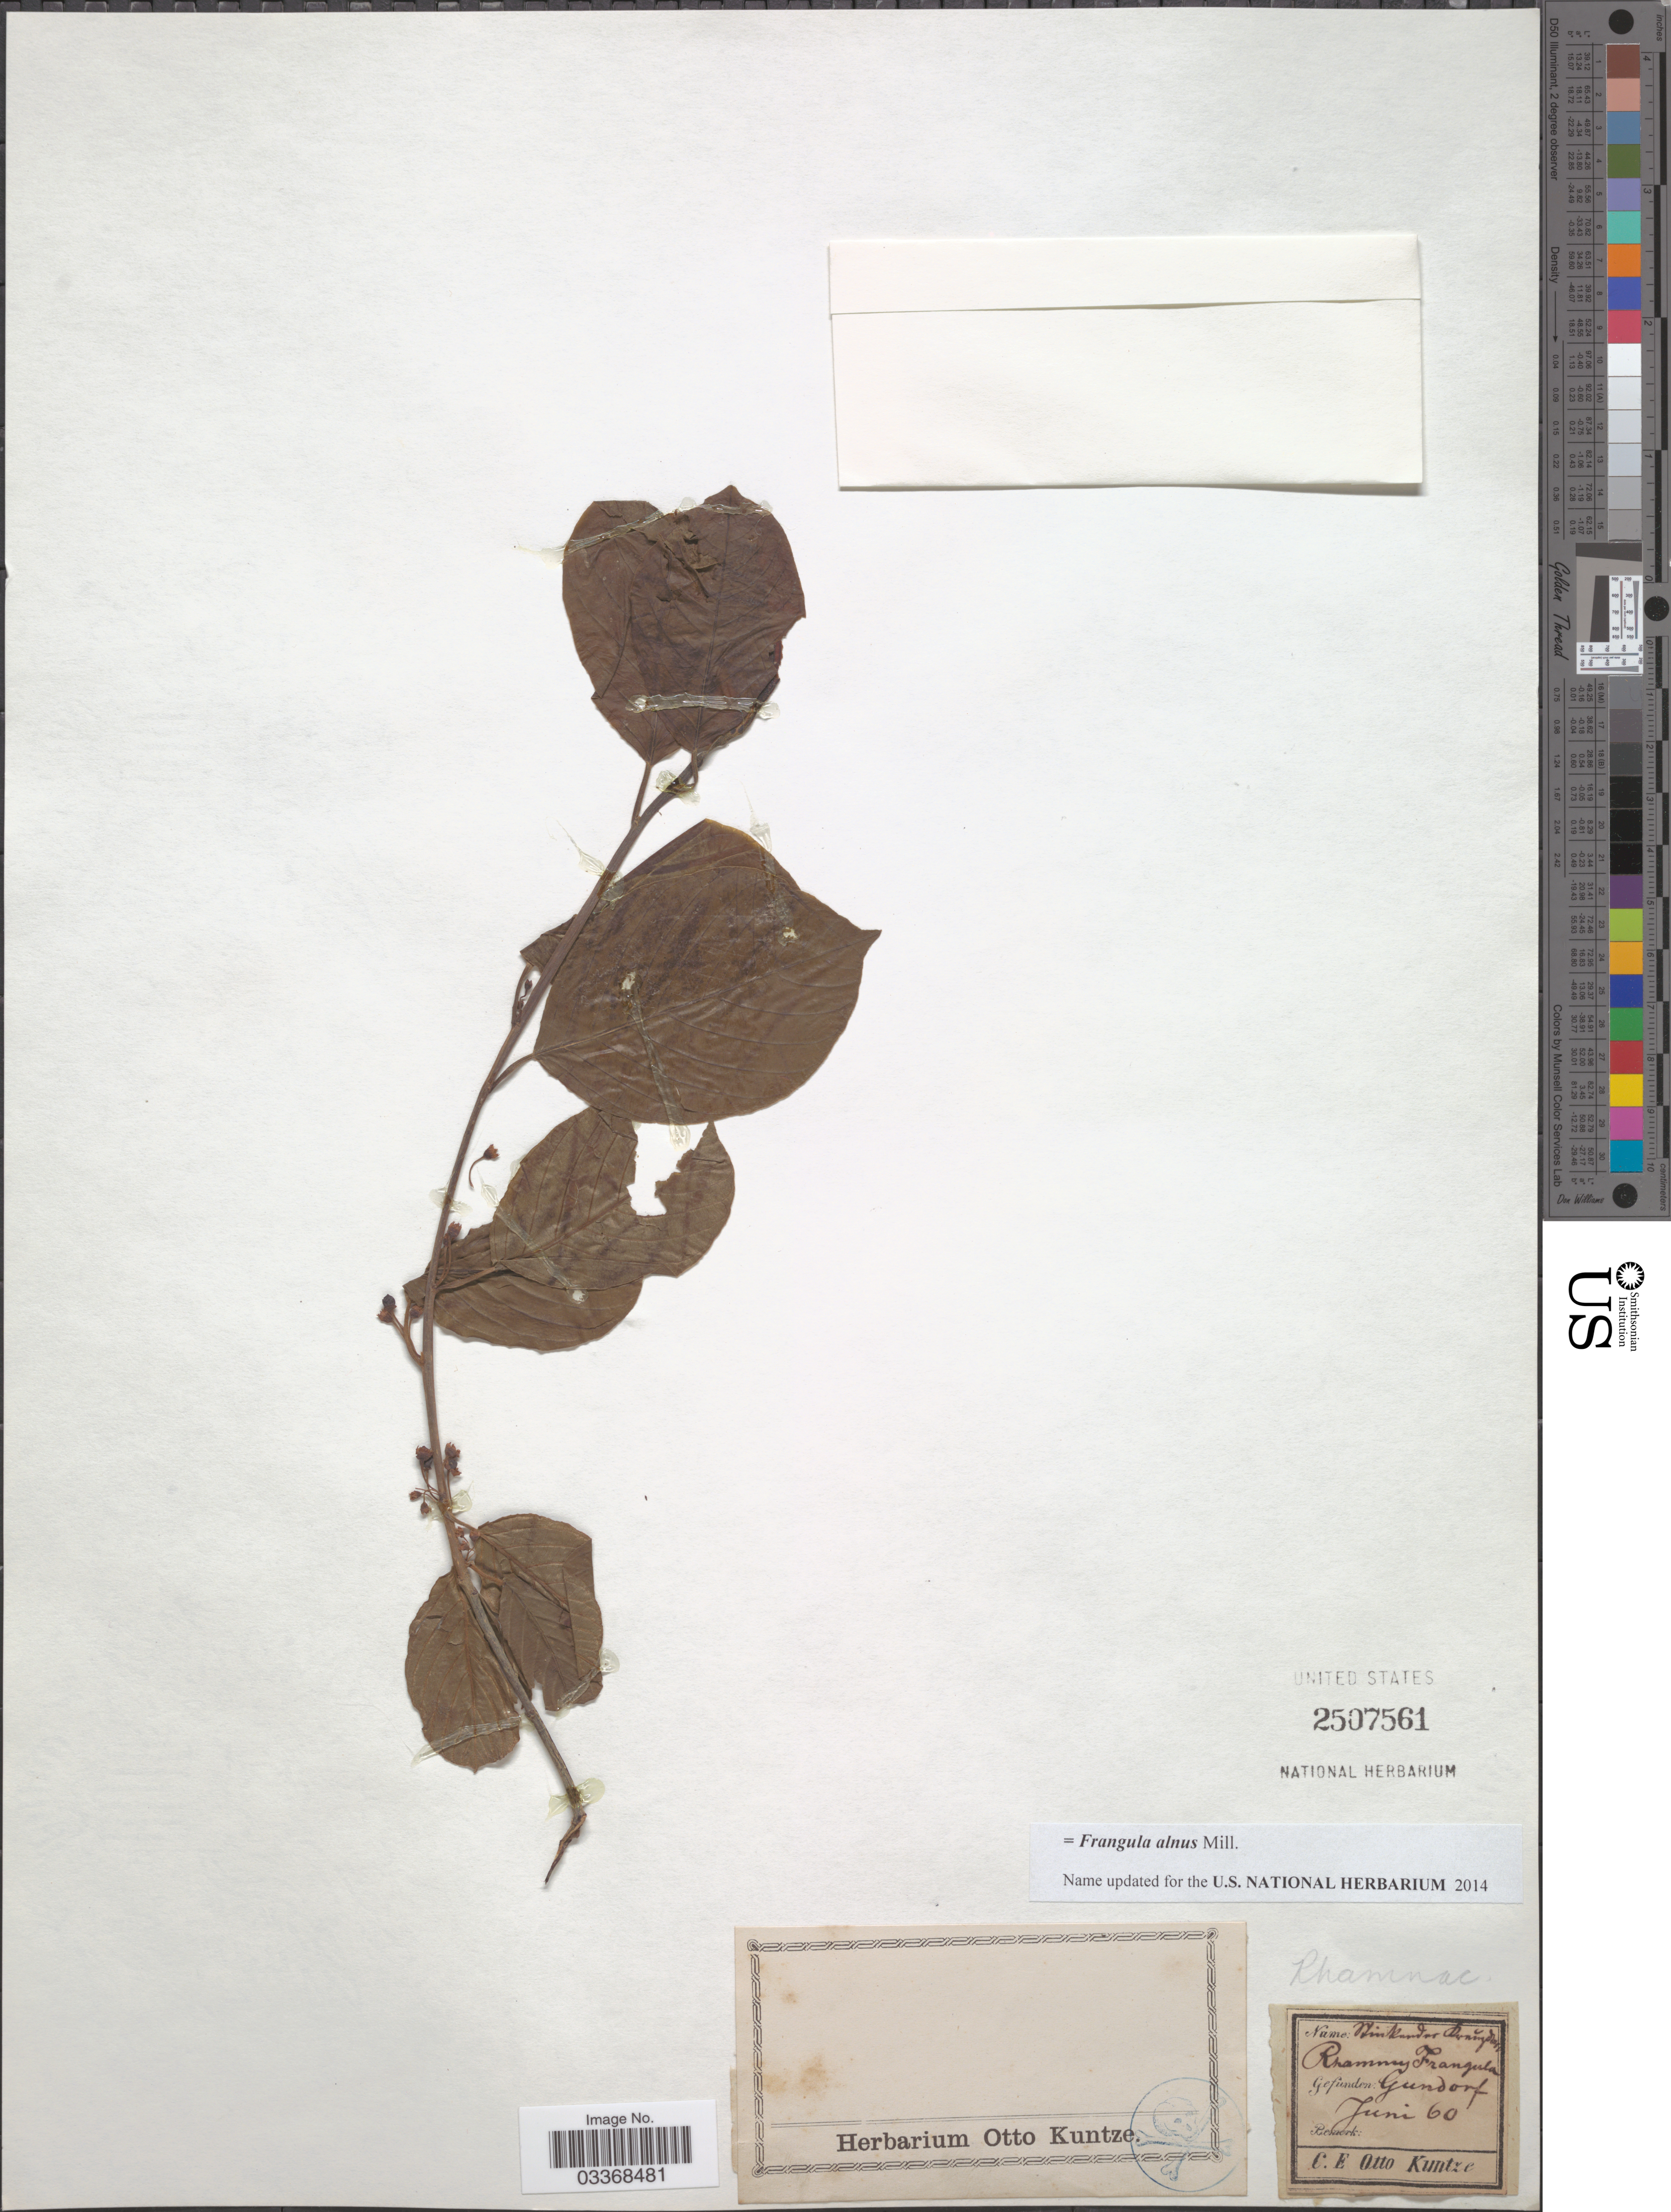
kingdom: Plantae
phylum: Tracheophyta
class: Magnoliopsida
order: Rosales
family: Rhamnaceae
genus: Frangula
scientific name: Frangula alnus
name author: Mill.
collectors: C.E.O. Kuntze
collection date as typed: Transcribed d/m/y: /6/60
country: Germany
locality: Gundorf.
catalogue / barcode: US 2507561